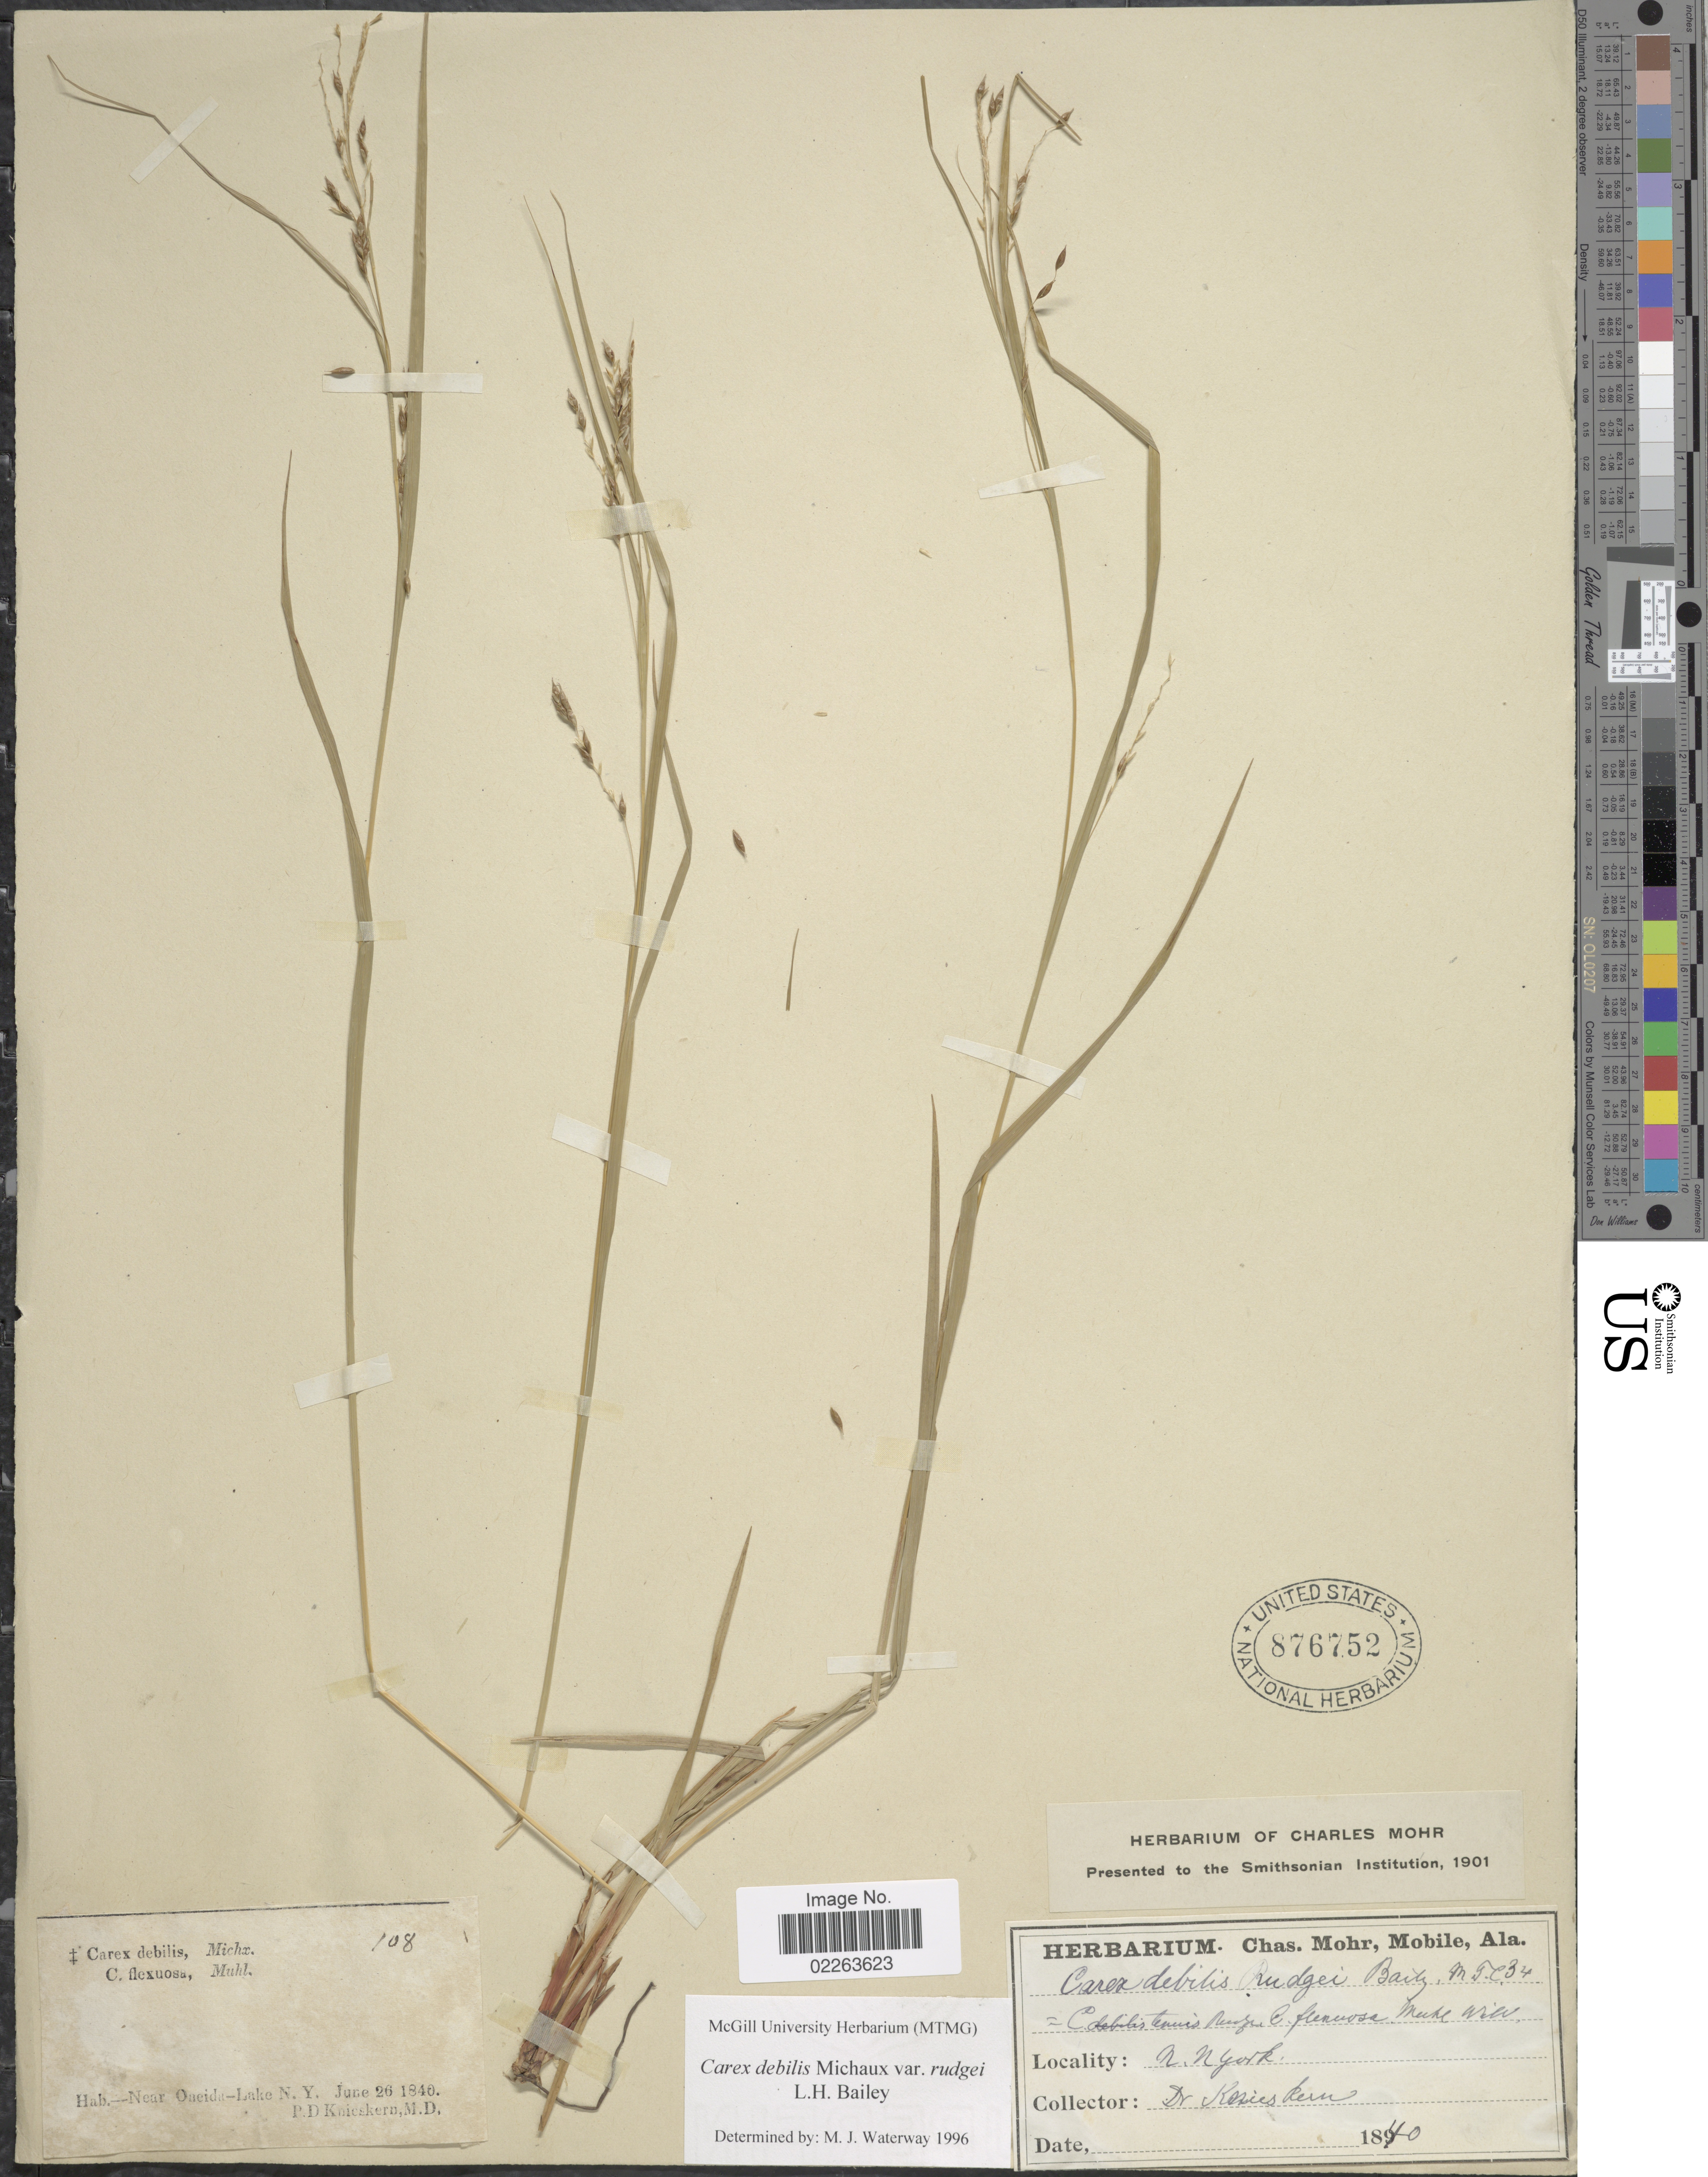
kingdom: Plantae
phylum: Tracheophyta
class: Liliopsida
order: Poales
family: Cyperaceae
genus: Carex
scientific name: Carex flexuosa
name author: Muhl. ex Willd.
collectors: P. D. Knieskern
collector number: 108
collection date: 1840-06-26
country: United States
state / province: New York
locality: Near Oneida- Lake N.Y.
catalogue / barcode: US 876752